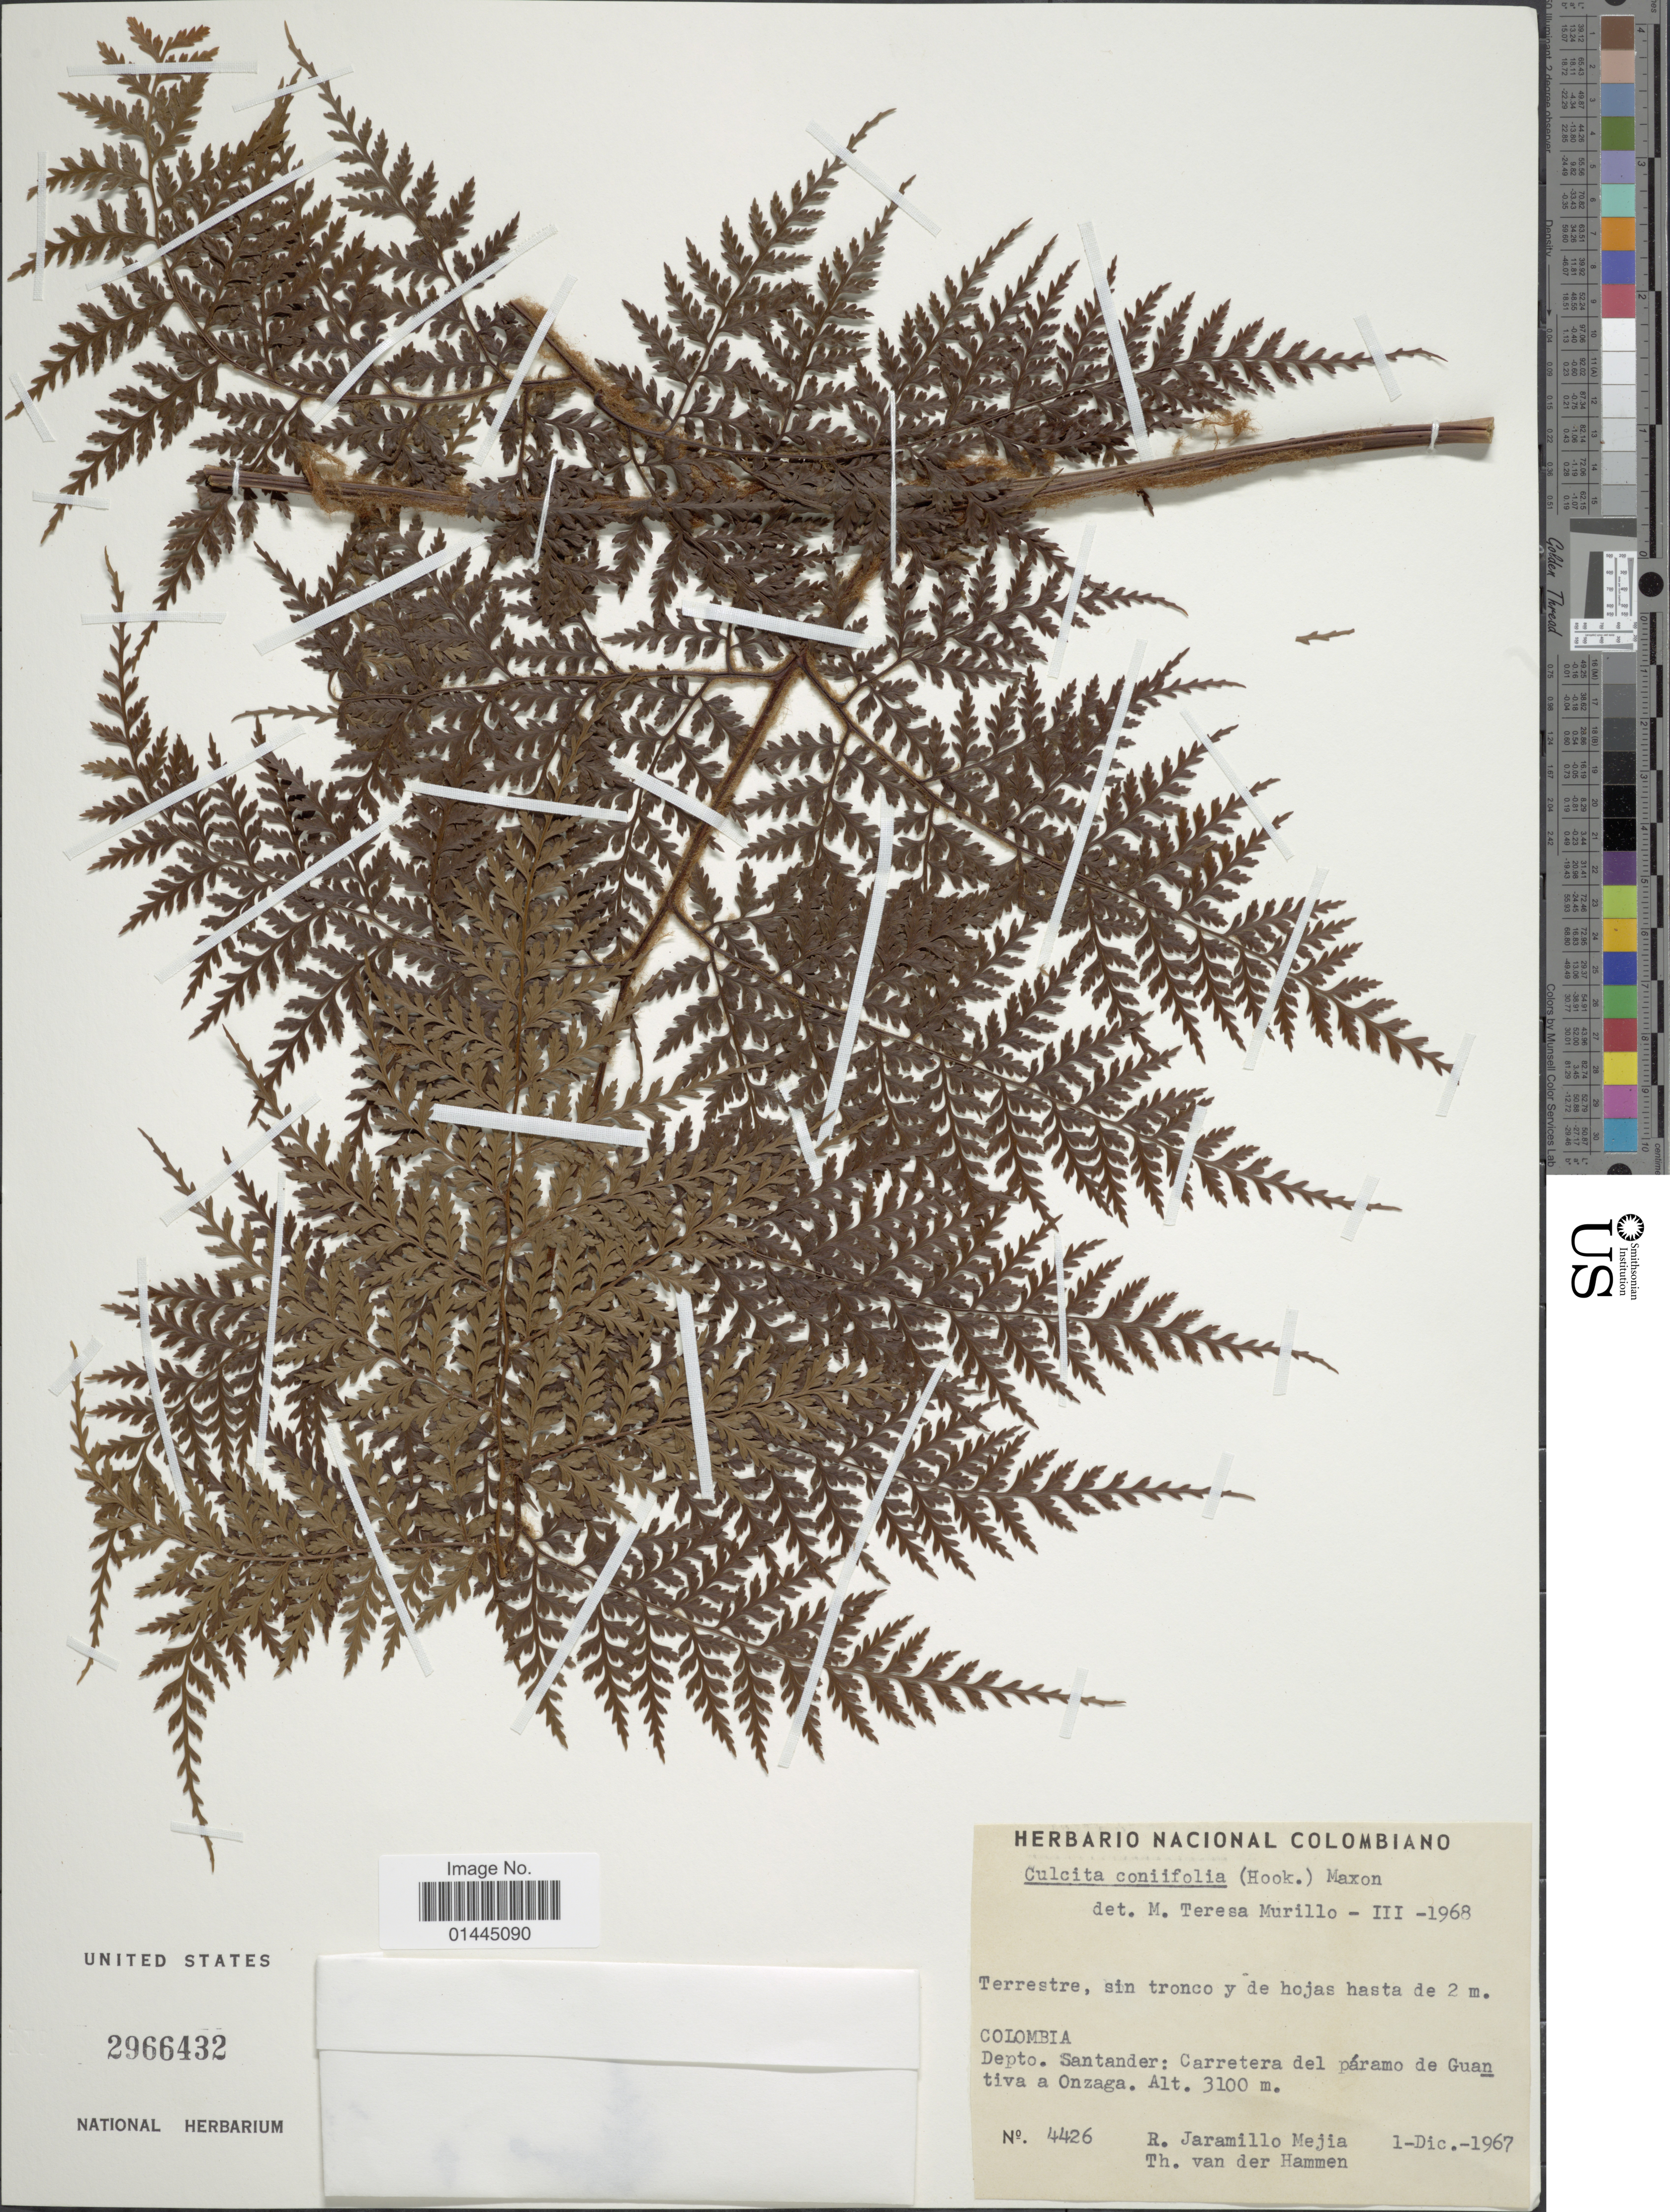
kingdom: Plantae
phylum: Tracheophyta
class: Polypodiopsida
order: Cyatheales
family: Culcitaceae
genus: Culcita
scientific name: Culcita coniifolia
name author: (Hook.) Maxon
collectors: R. Jaramillo M. & T. Hammen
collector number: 4426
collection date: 1967-12-01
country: Colombia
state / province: Santander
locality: Carretera del paramo de Guantiva a Onzaga.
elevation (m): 3100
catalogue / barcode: US 2966432